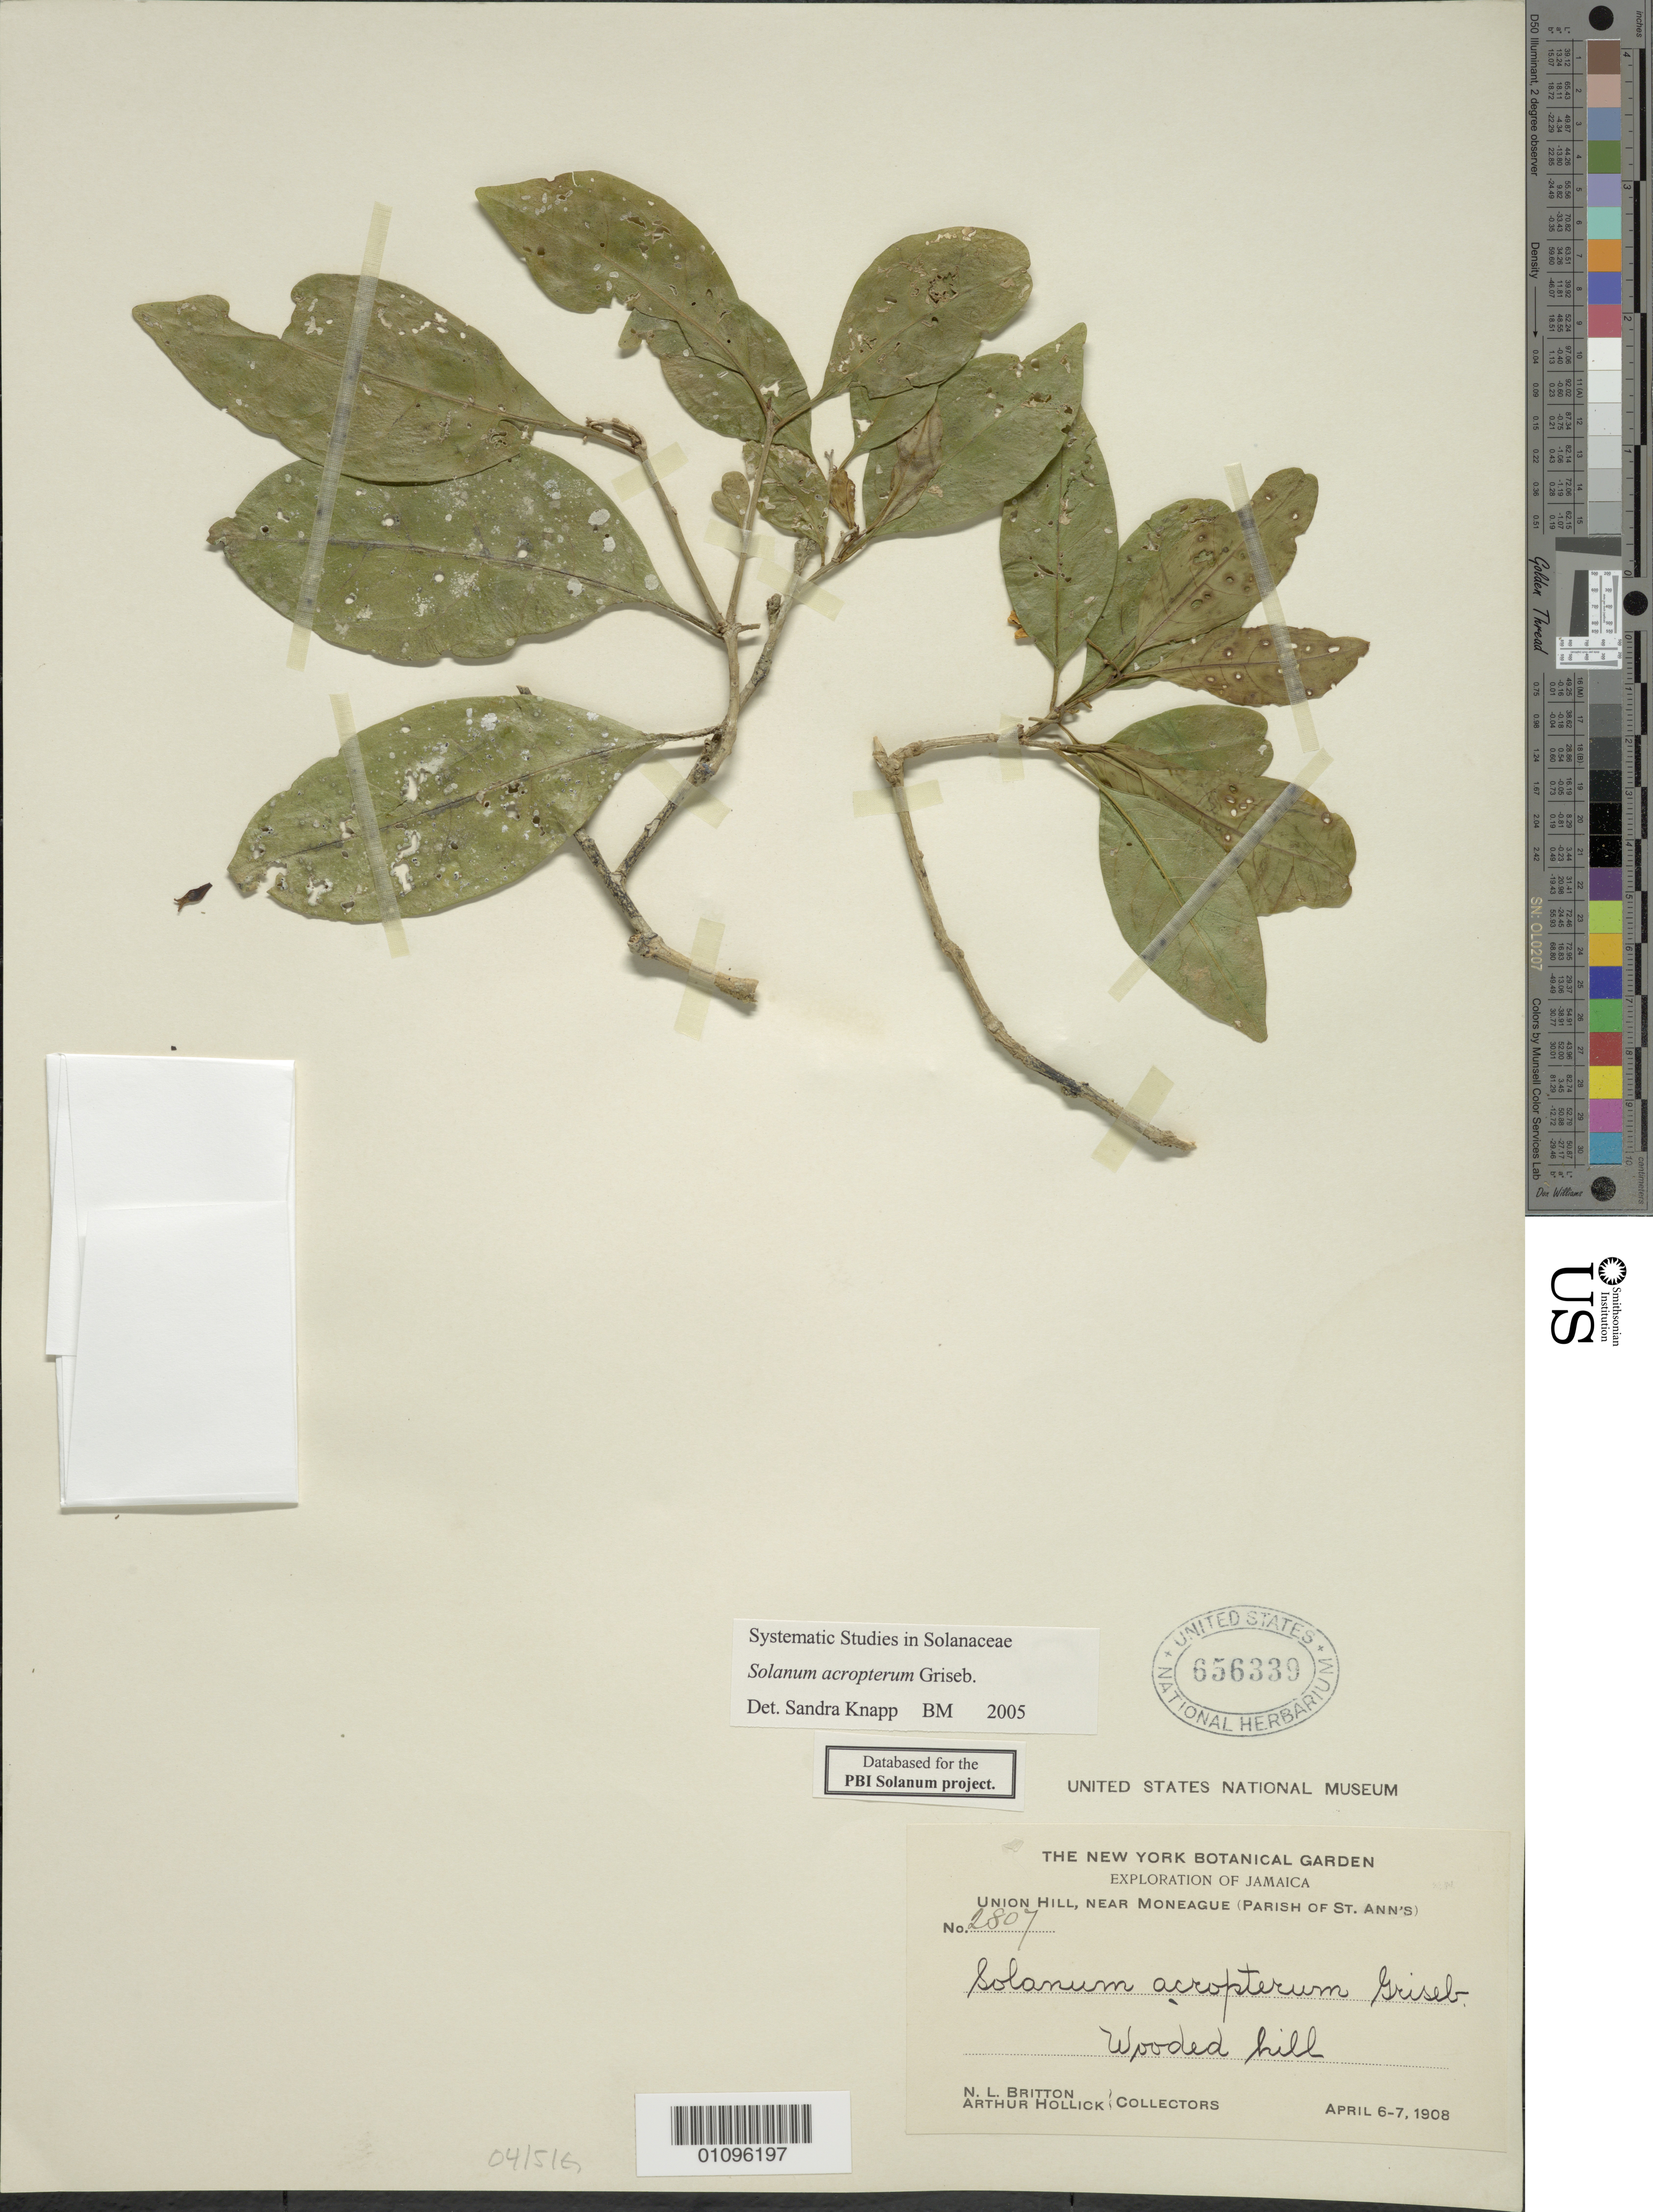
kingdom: Plantae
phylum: Tracheophyta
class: Magnoliopsida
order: Solanales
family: Solanaceae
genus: Solanum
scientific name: Solanum acropterum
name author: Griseb.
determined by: Knapp, S. D.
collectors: N. Britton & A. Hollick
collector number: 2807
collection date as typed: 6 Apr 1908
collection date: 1908-04-06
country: Jamaica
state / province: Saint Ann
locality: Union Hill, near Moneague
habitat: wooded hill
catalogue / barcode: US 656339